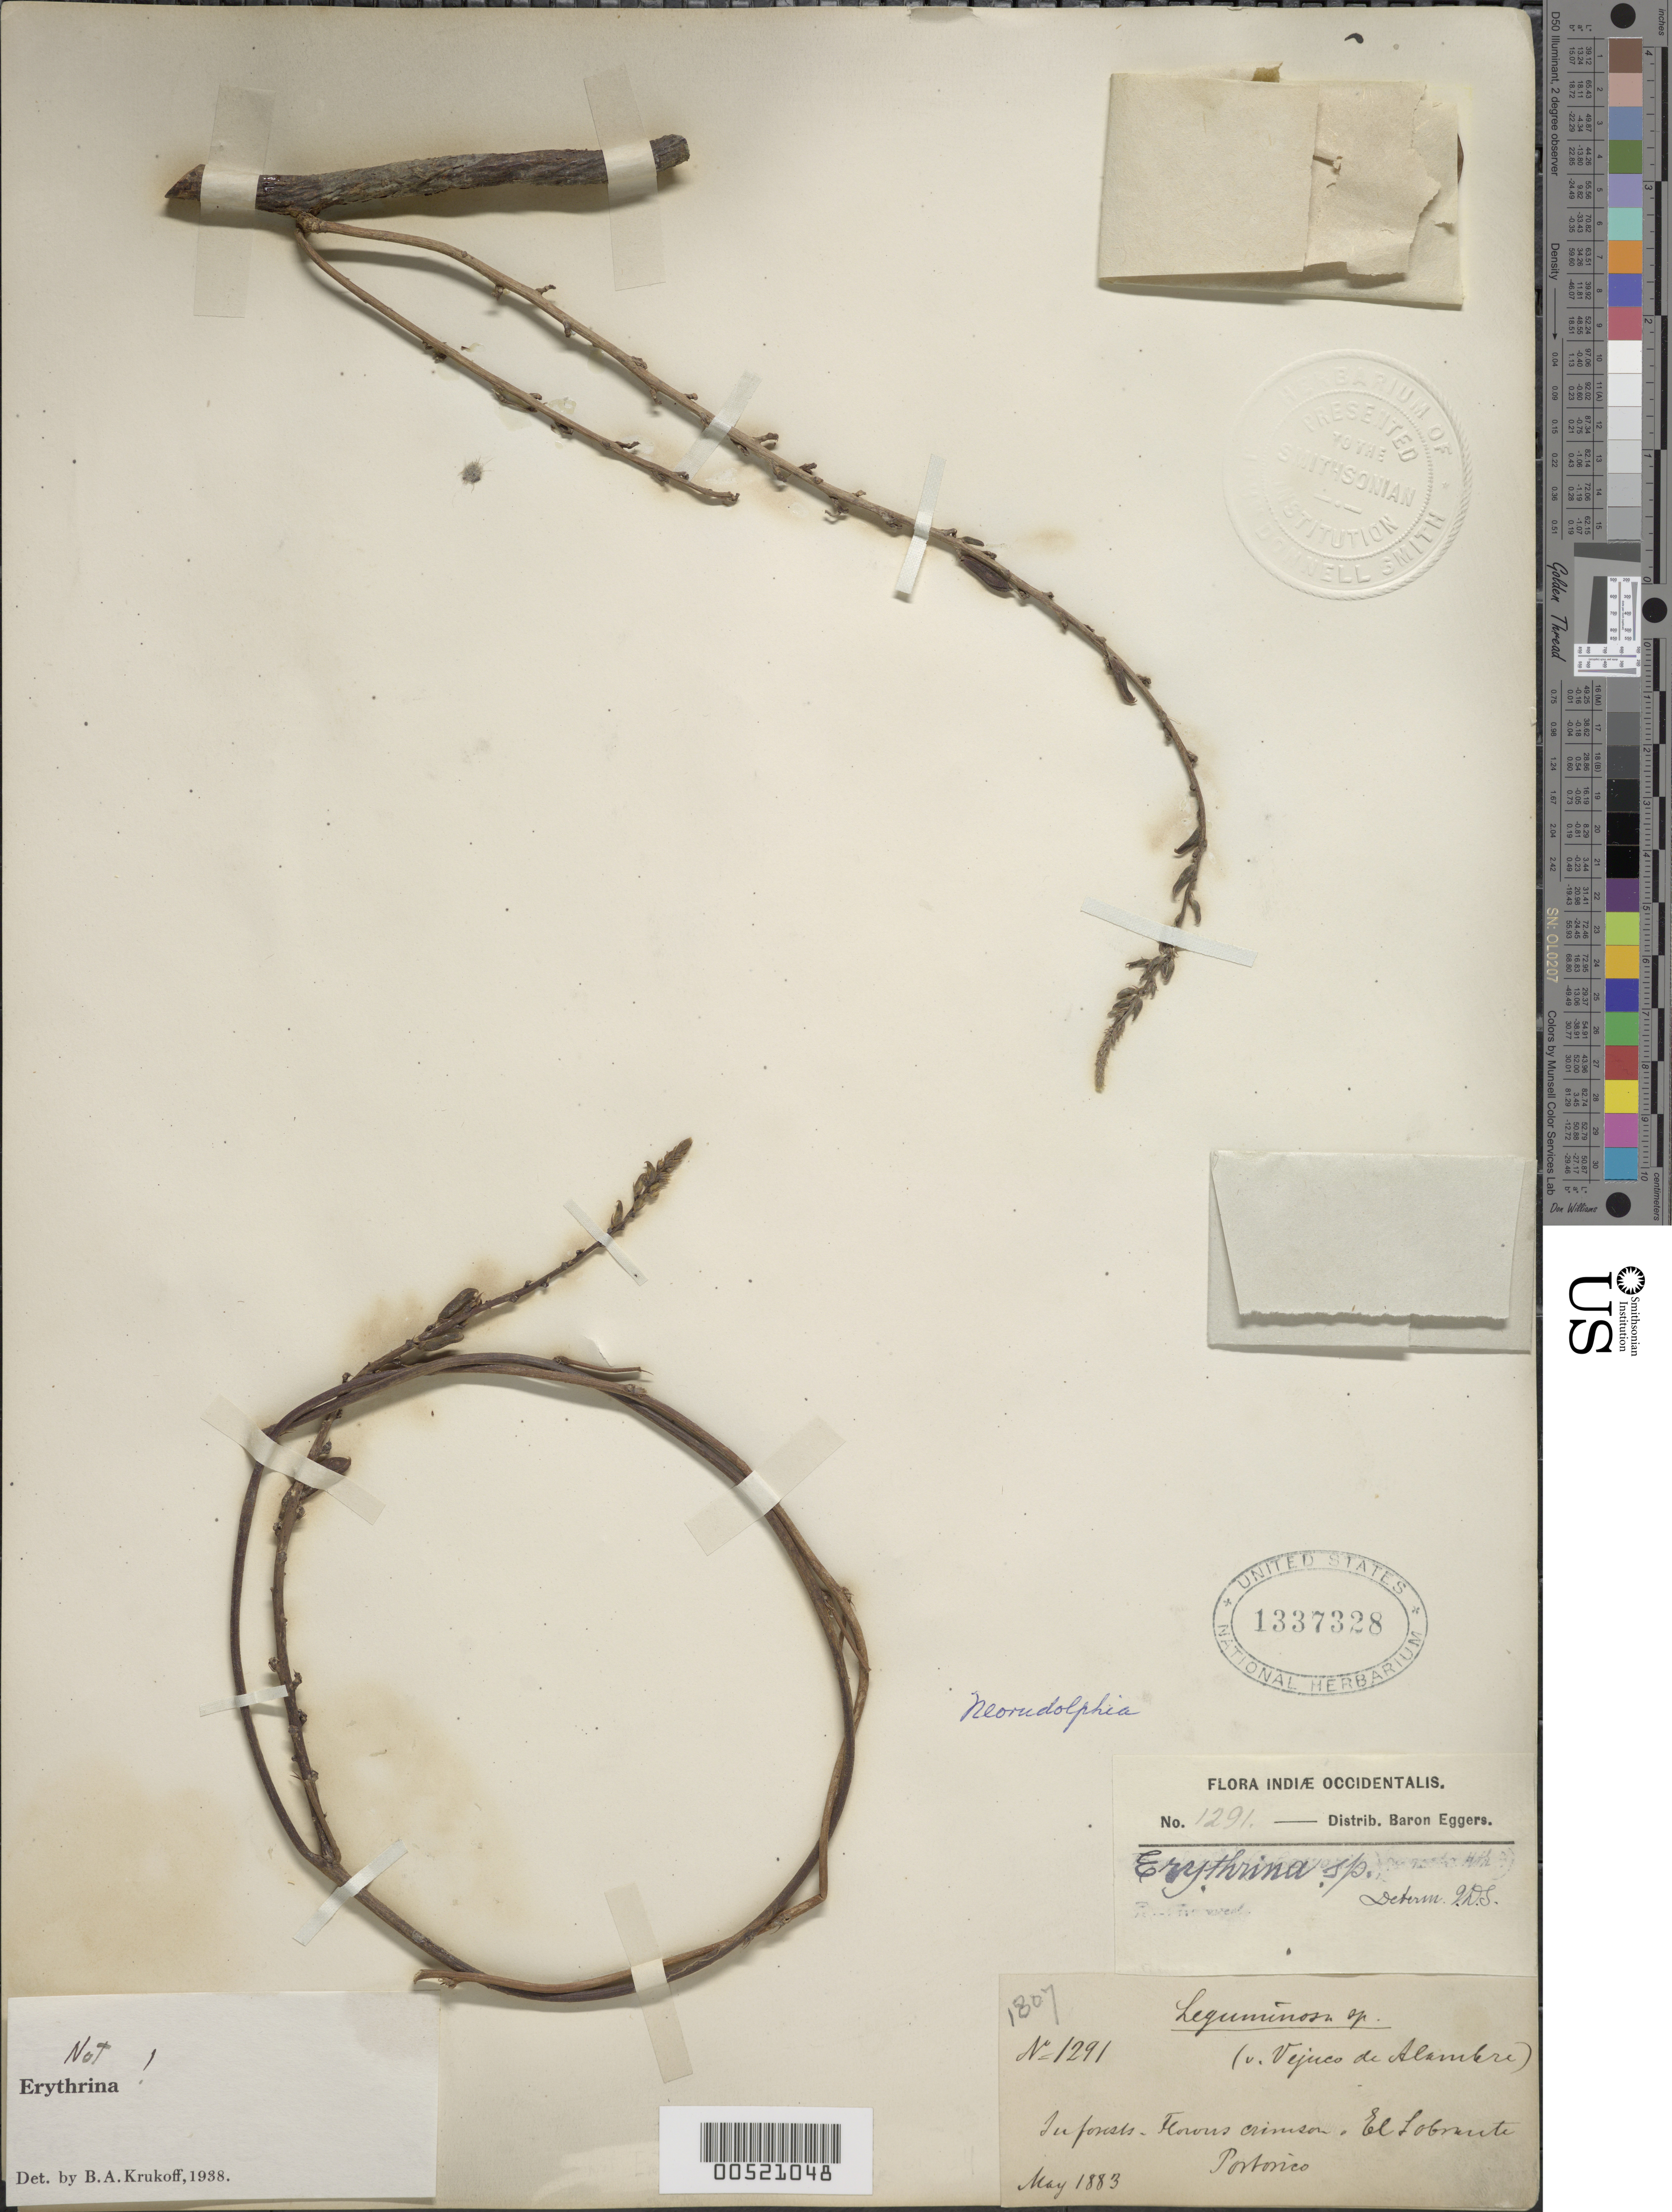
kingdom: Plantae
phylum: Tracheophyta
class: Magnoliopsida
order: Fabales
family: Fabaceae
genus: Rhodopis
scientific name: Rhodopis volubilis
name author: (Willd.) L.P. Queiroz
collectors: H. F. A. von Eggers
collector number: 1291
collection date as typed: May 1883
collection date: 1883-05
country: Puerto Rico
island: Greater Antilles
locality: El Lobrente.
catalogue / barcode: US 1337328